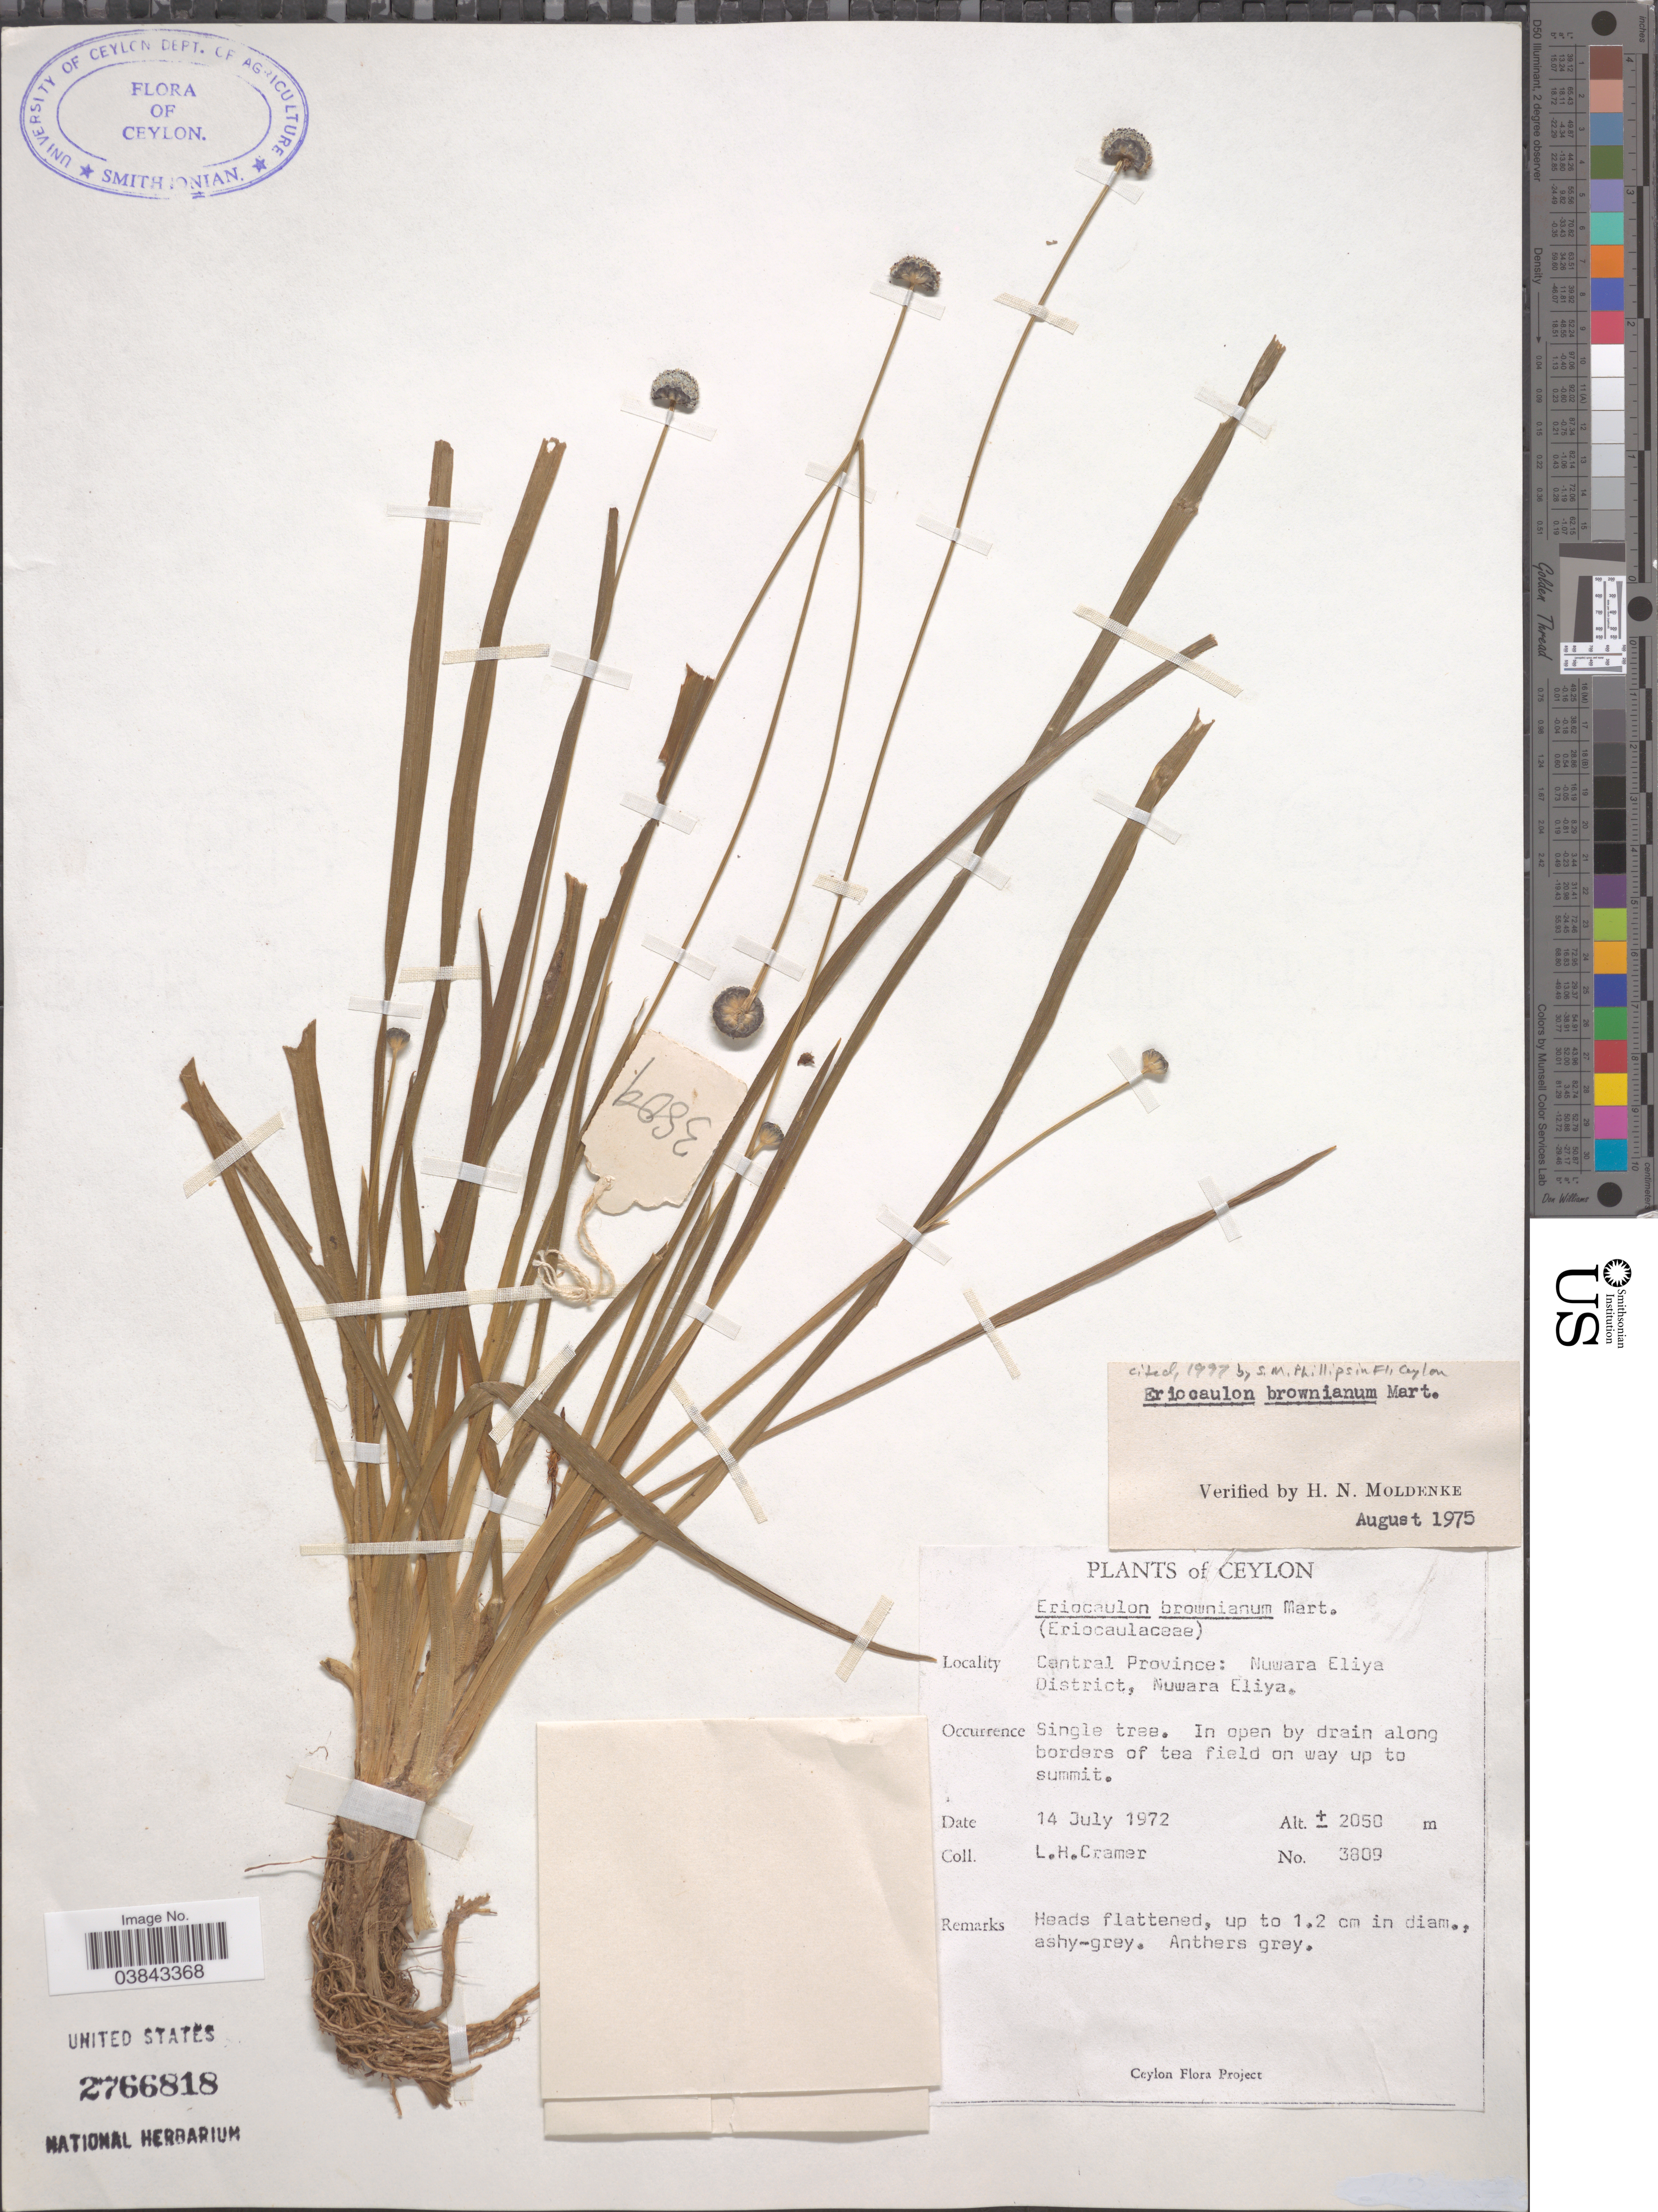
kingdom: Plantae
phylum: Tracheophyta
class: Liliopsida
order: Poales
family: Eriocaulaceae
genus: Eriocaulon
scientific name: Eriocaulon brownianum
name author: Mart.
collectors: L. H. Cramer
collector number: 3809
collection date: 1972-07-14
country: Sri Lanka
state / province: Central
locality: Ceylon. Central Province: Nuwara Eliya District, Nuwara Eliya.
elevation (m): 2050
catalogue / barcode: US 2766818